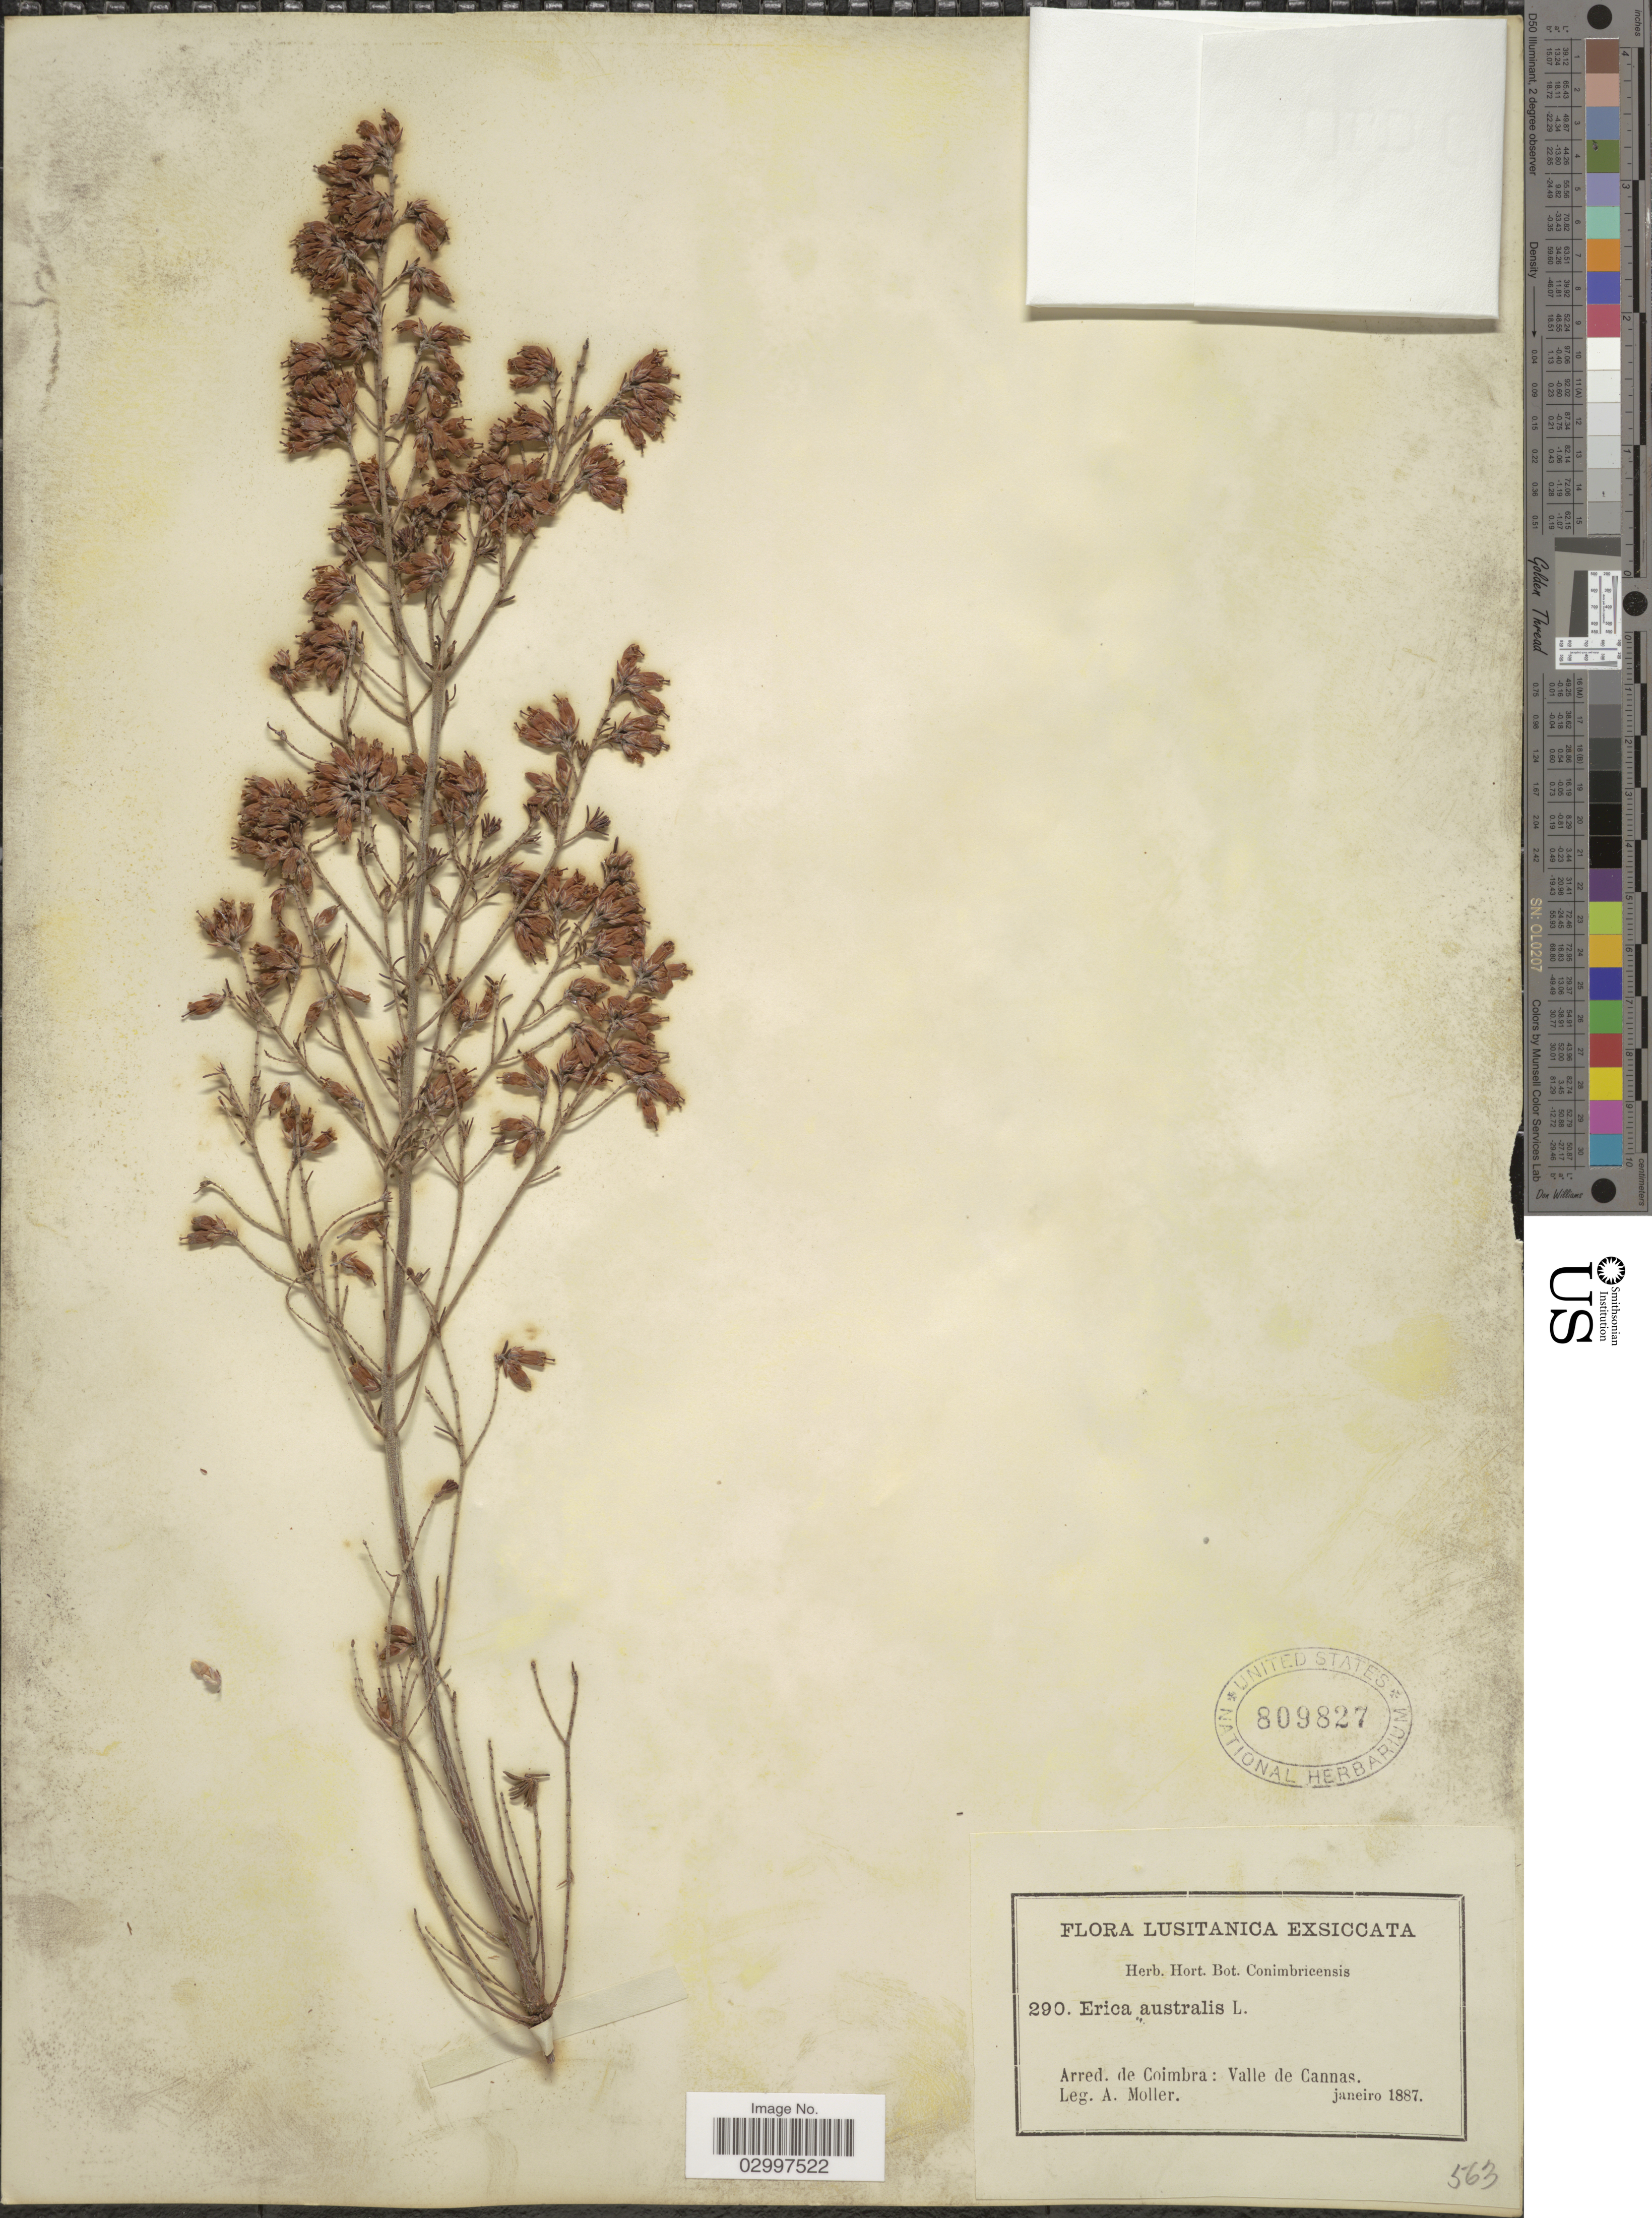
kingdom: Plantae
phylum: Tracheophyta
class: Magnoliopsida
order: Ericales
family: Ericaceae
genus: Erica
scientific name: Erica australis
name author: L.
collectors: A. Moller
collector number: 290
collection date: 1887-01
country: Portugal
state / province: Coimbra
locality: Arred. de Coimbra: Valle de Cannas.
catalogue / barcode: US 809827